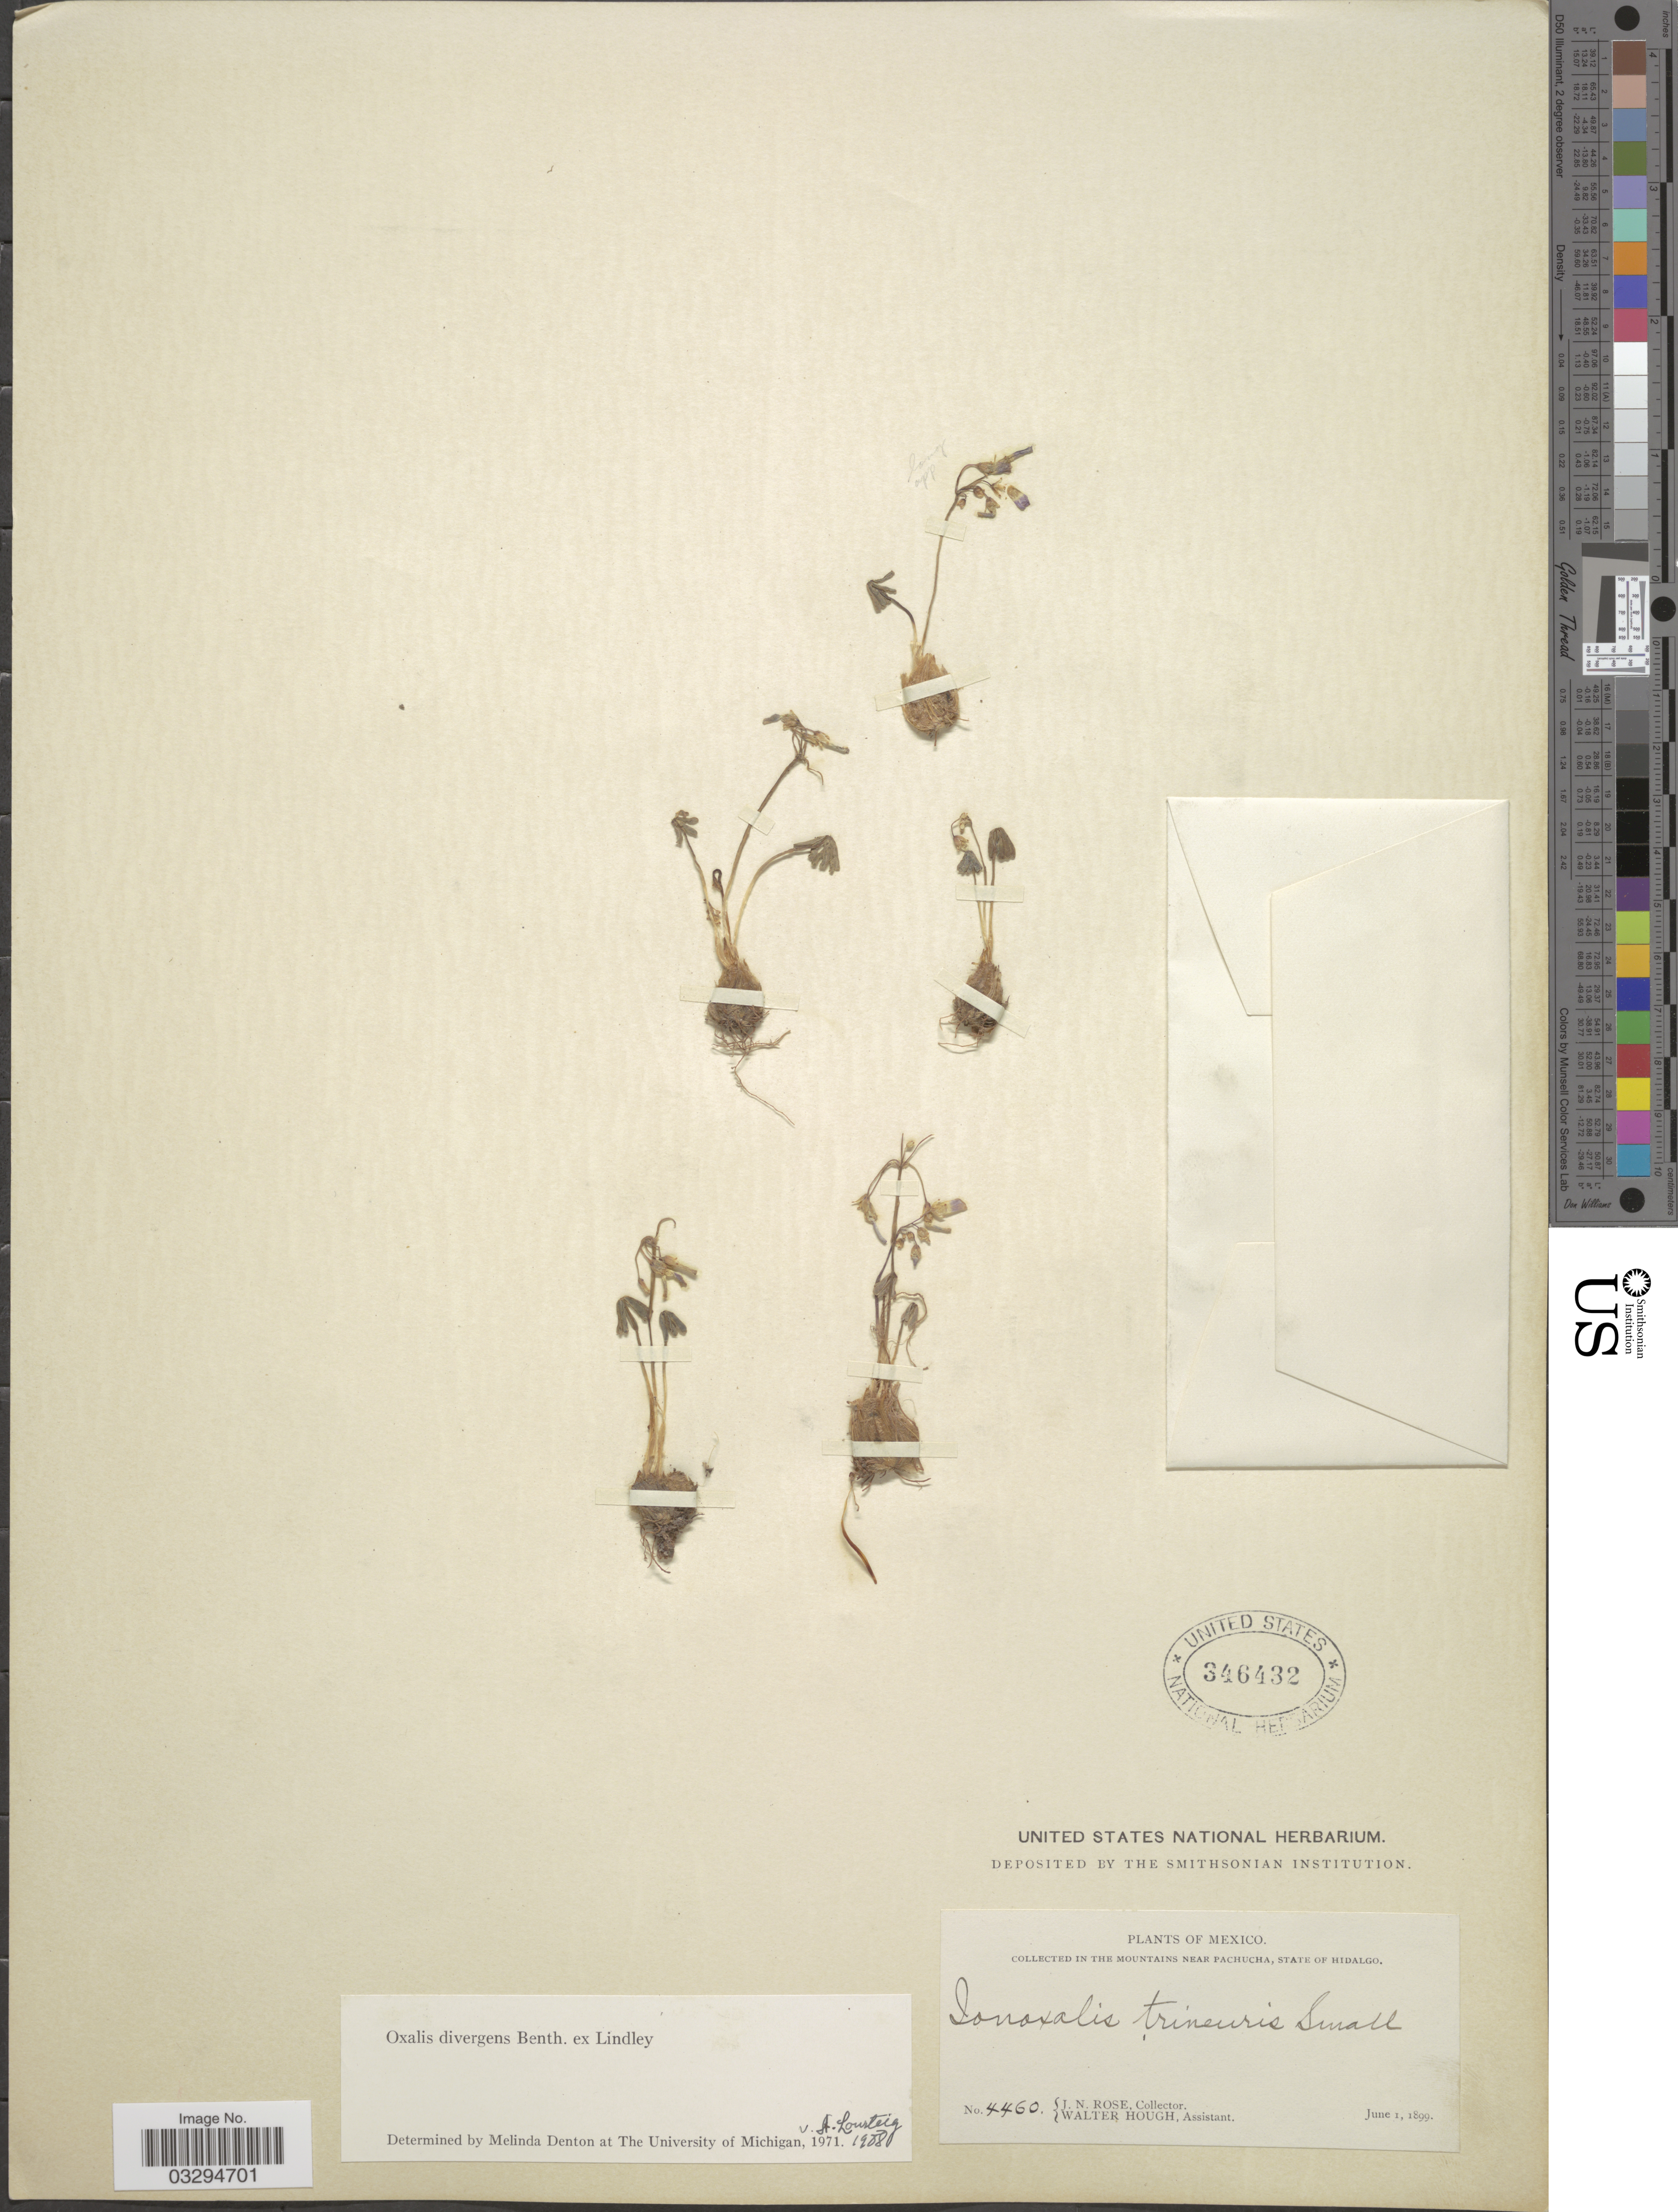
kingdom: Plantae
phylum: Tracheophyta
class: Magnoliopsida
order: Oxalidales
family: Oxalidaceae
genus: Oxalis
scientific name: Oxalis divergens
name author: Benth. ex Lindl.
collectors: J. N. Rose & W. Hough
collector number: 4460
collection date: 1899-06-01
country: Mexico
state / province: Hidalgo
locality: In the mountains near Pachucha.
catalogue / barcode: US 346432